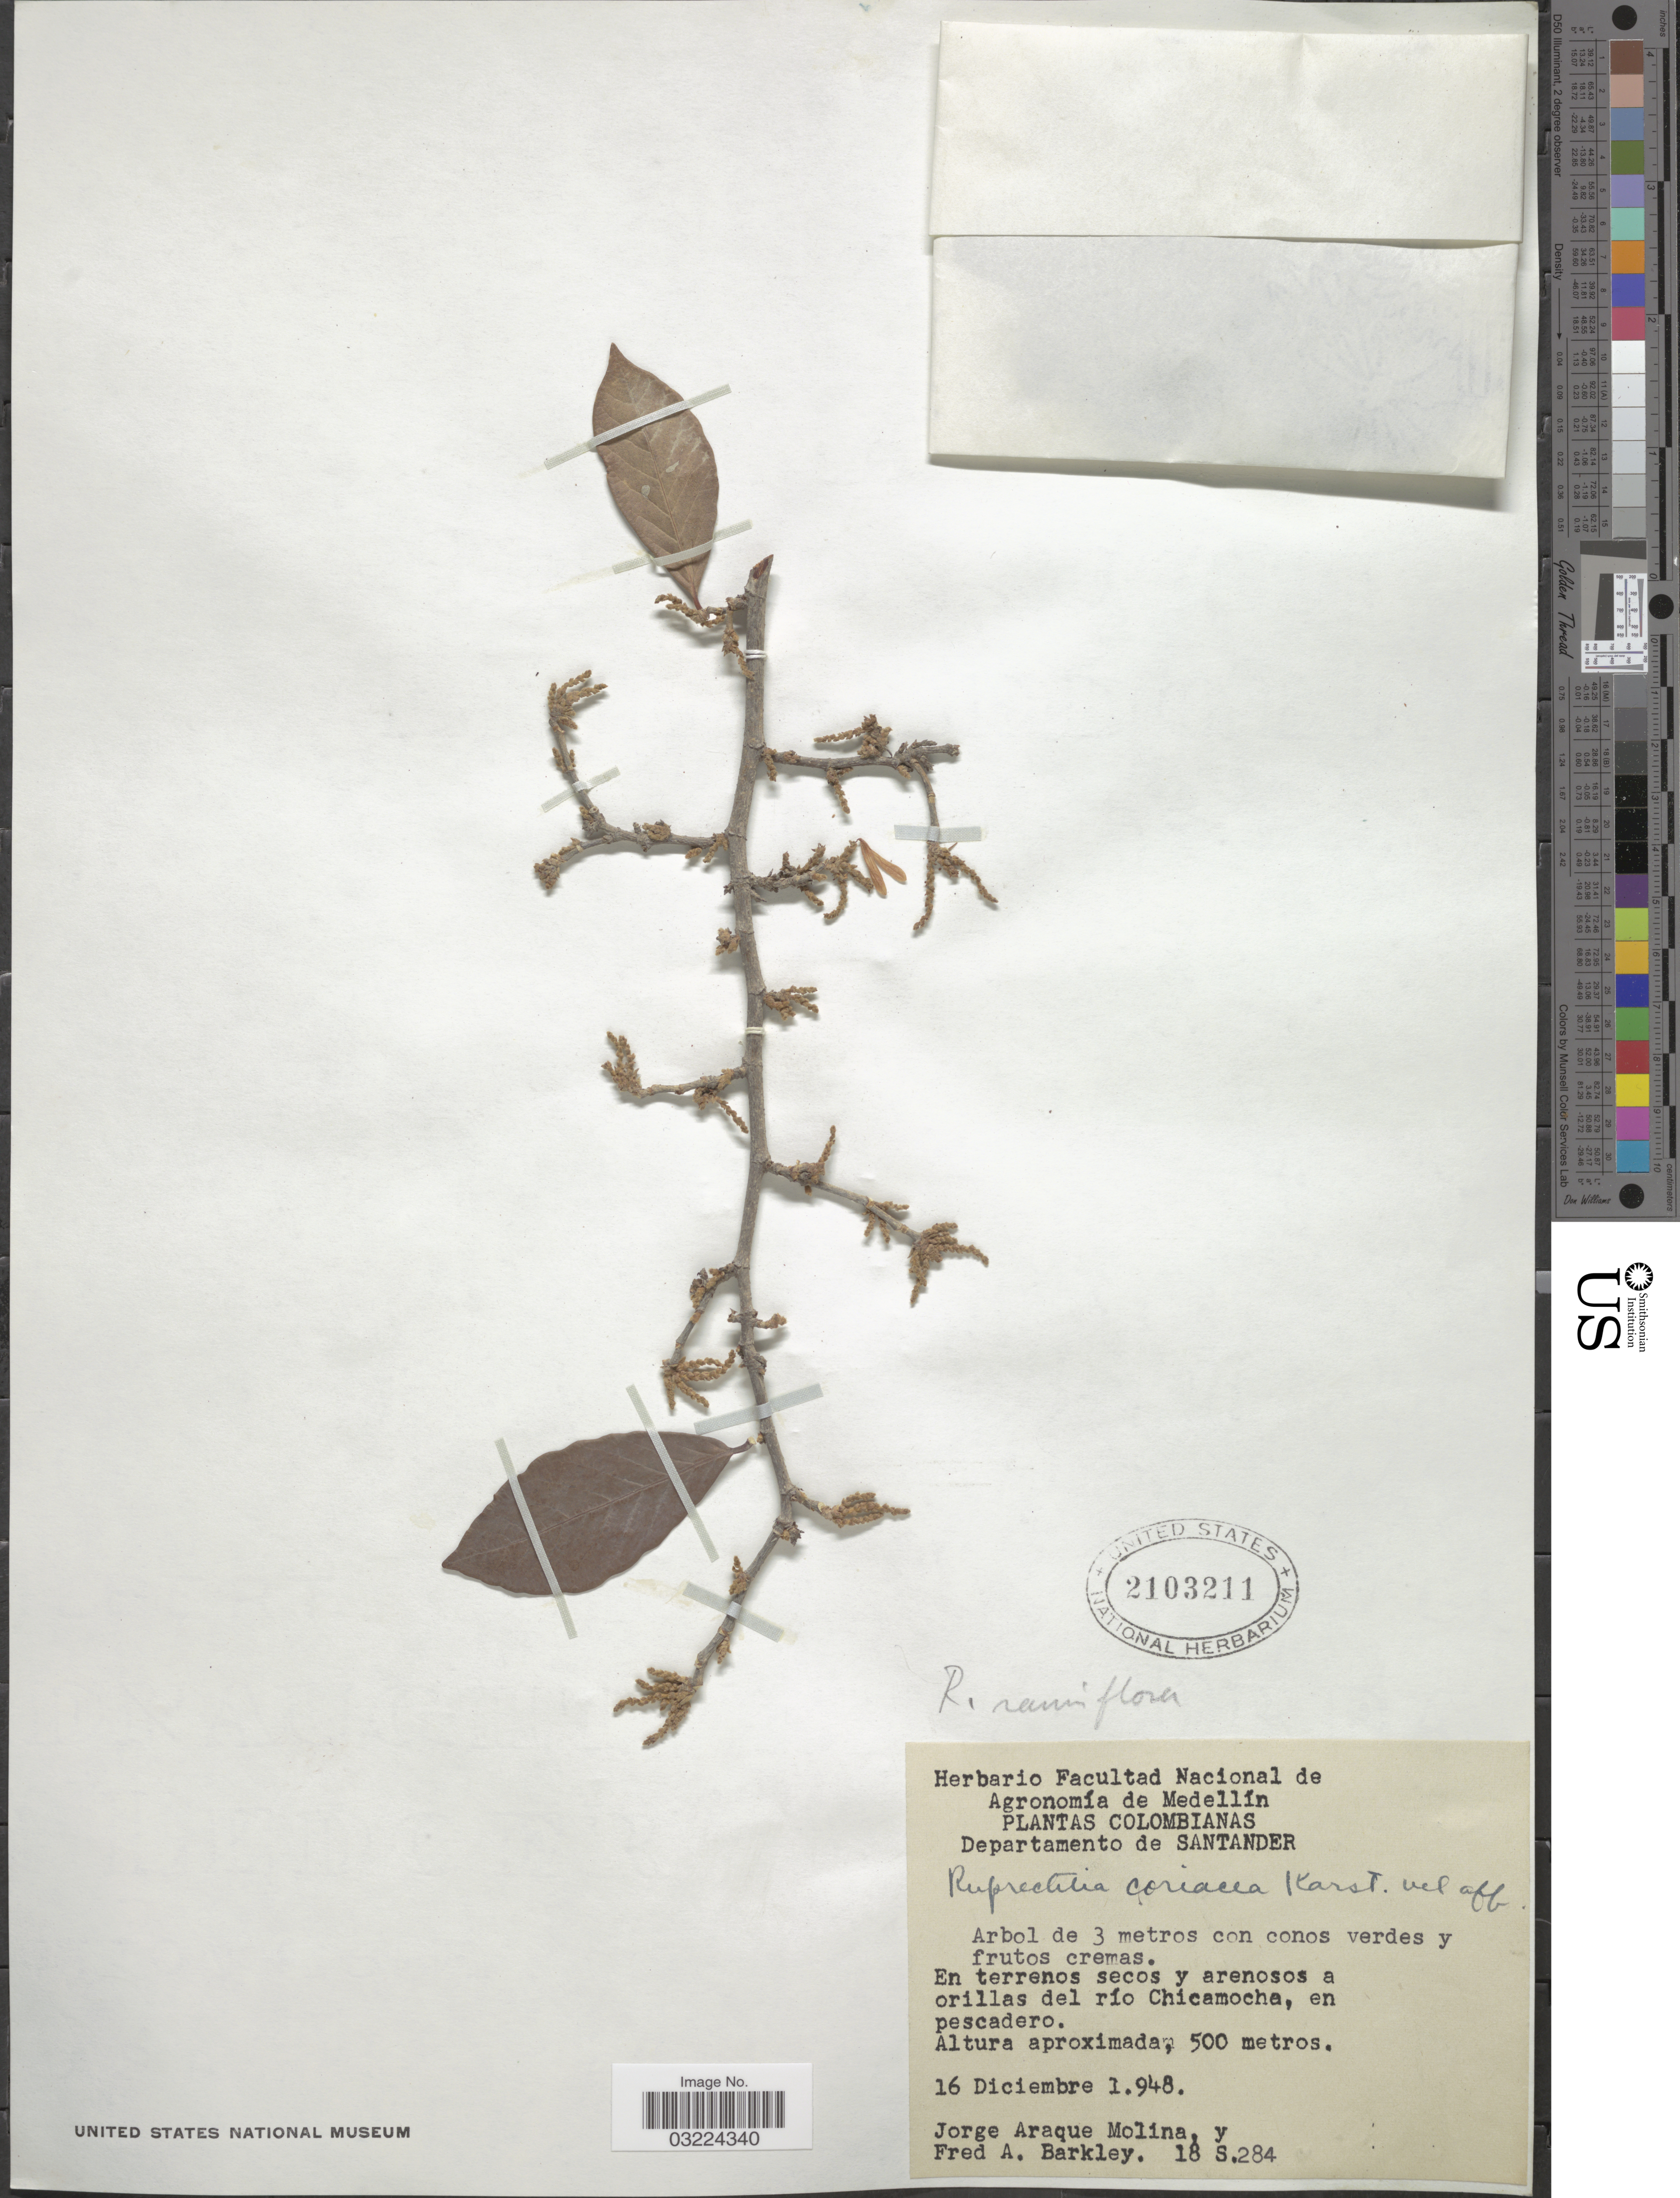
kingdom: Plantae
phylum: Tracheophyta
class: Magnoliopsida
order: Caryophyllales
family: Polygonaceae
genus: Ruprechtia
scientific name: Ruprechtia ramiflora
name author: (Jacq.) C.A. Mey.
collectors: J. A. Molina & F. A. Barkley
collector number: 18S284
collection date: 1948-12-16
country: Colombia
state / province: Santander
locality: Departamento de Santander. Orillas del río Chicamocha.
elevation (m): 500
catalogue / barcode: US 2103211